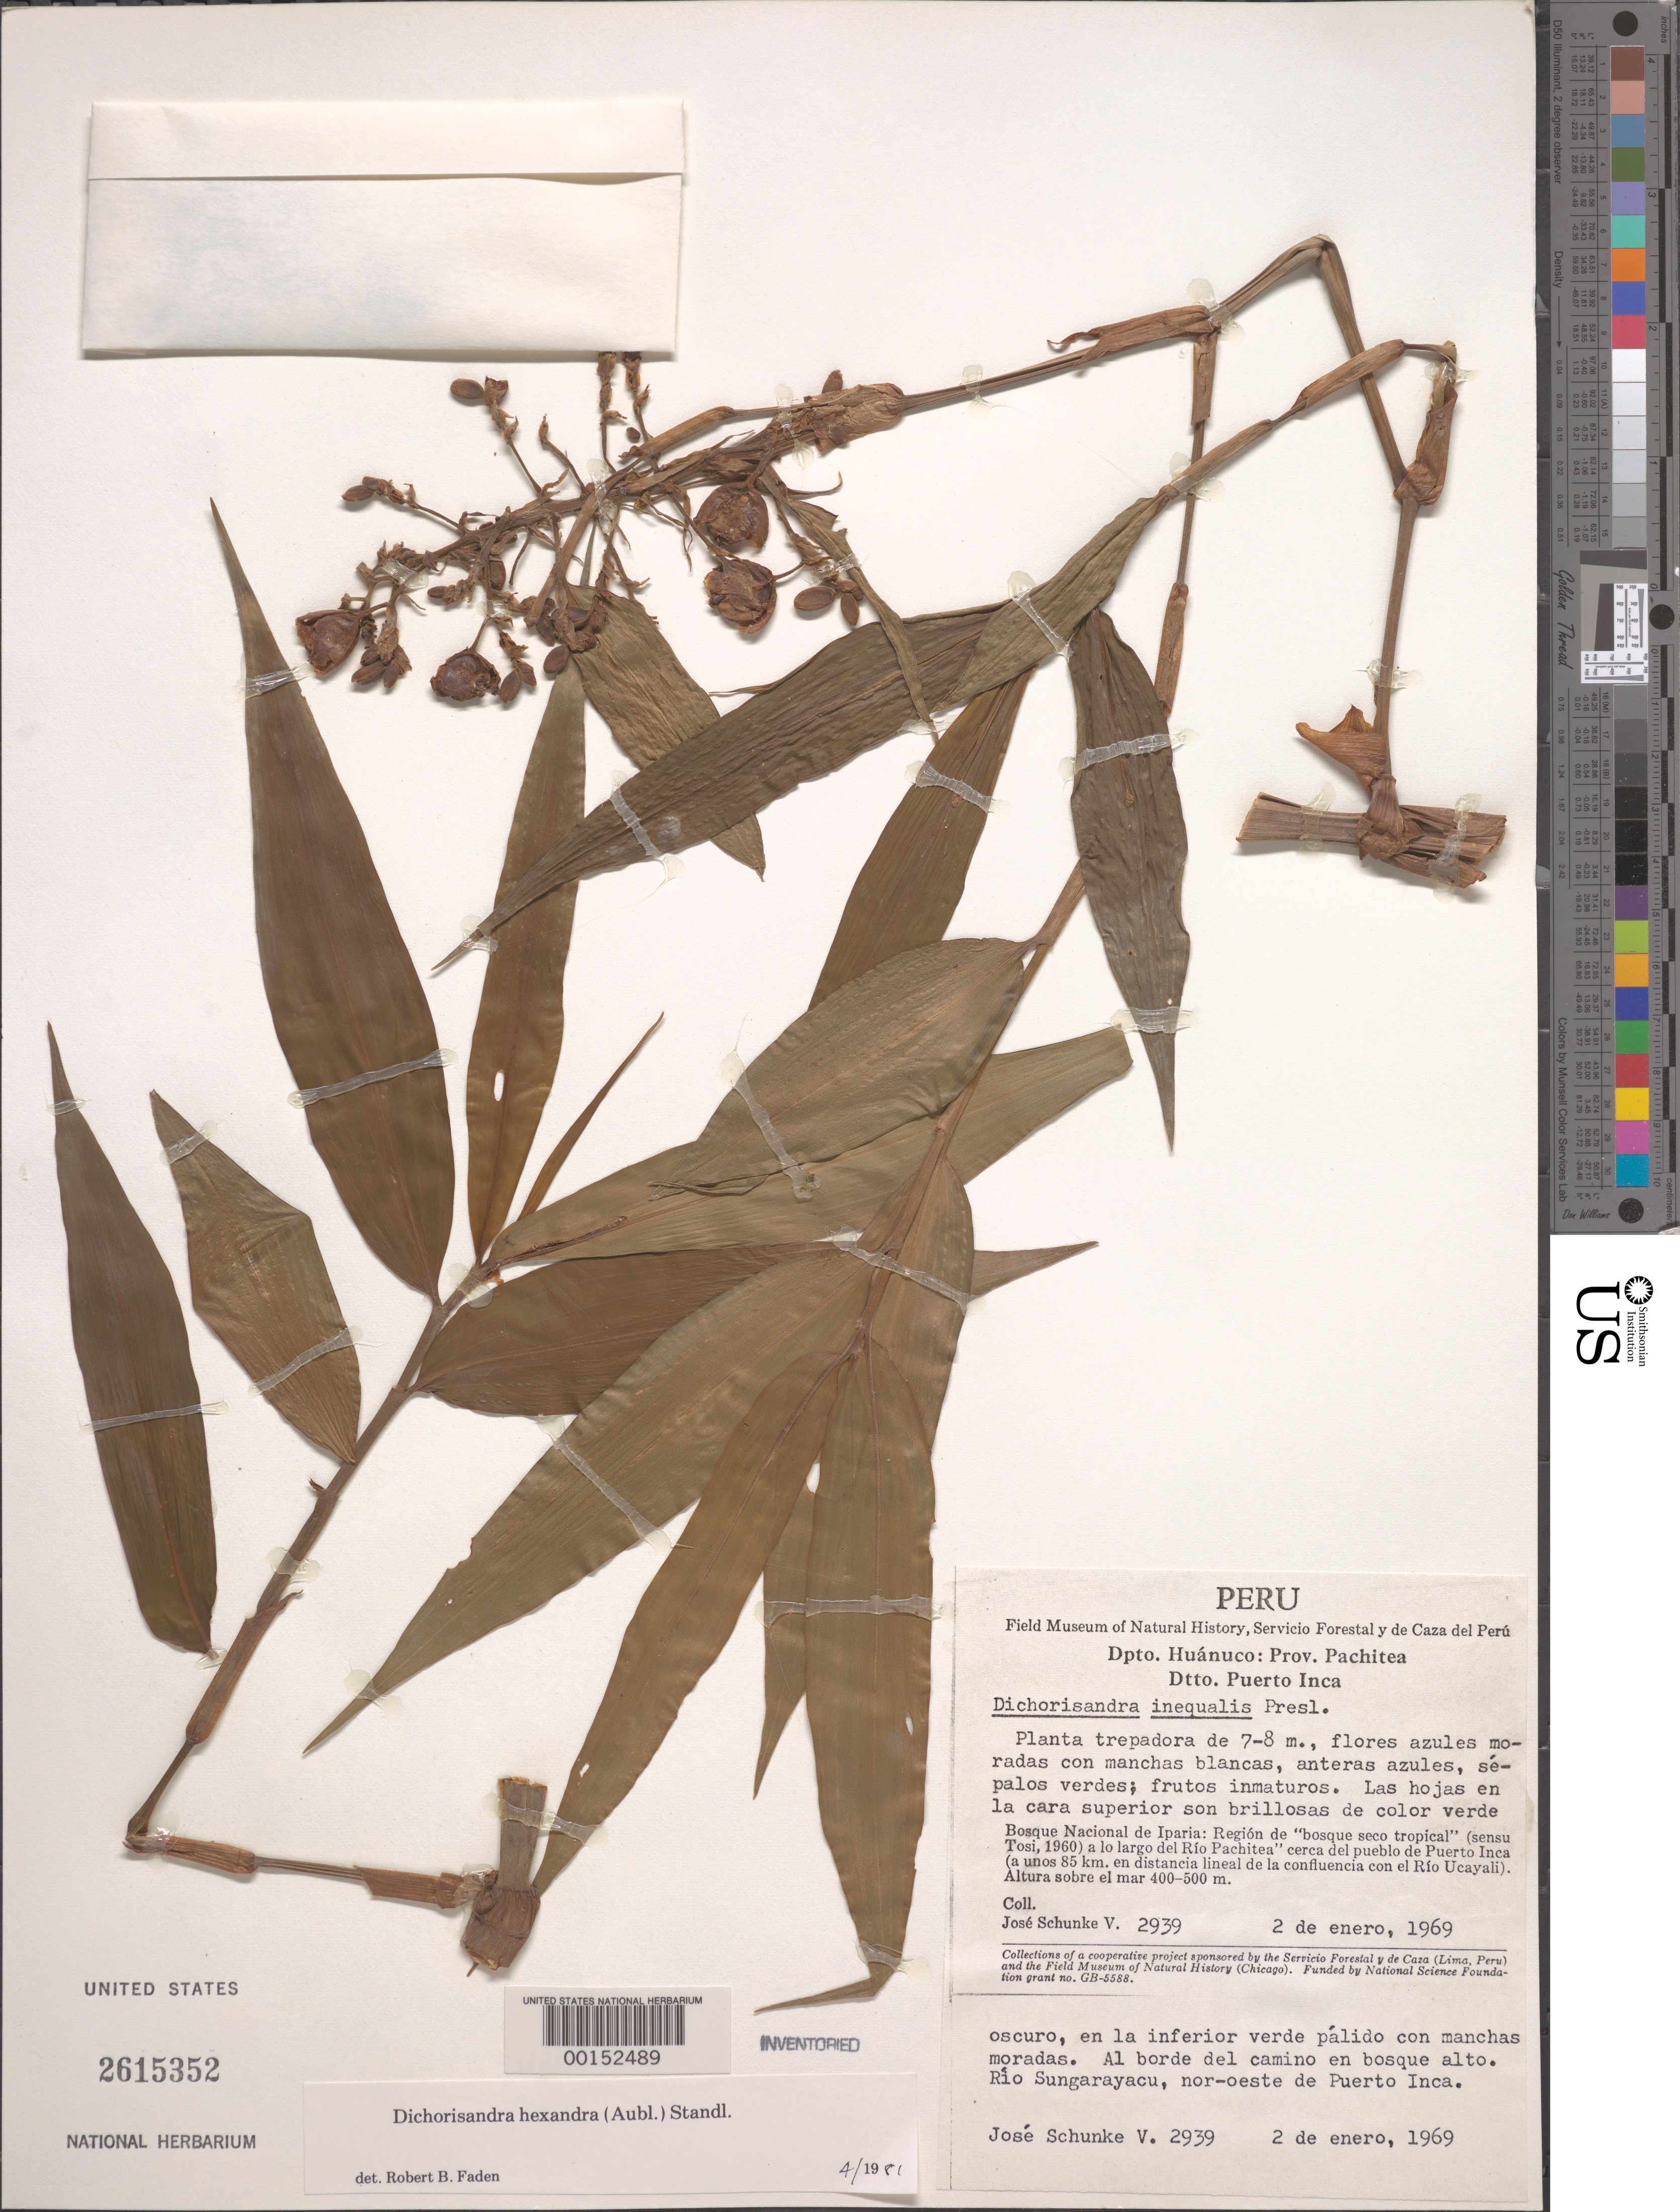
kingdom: Plantae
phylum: Tracheophyta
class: Liliopsida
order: Commelinales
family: Commelinaceae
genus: Dichorisandra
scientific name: Dichorisandra hexandra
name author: (Aubl.) Standl.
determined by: Faden, Robert B., (US), Smithsonian Institution - National Museum of Natural History (UNITED STATES)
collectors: J. Schunke Vigo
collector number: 2939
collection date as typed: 02 Jan 1969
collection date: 1969-01-02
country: Peru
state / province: Huánuco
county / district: Pachitea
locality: Puerto inca, national forest; iparia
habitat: Roadside; low forest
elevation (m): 400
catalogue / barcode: US 2615352